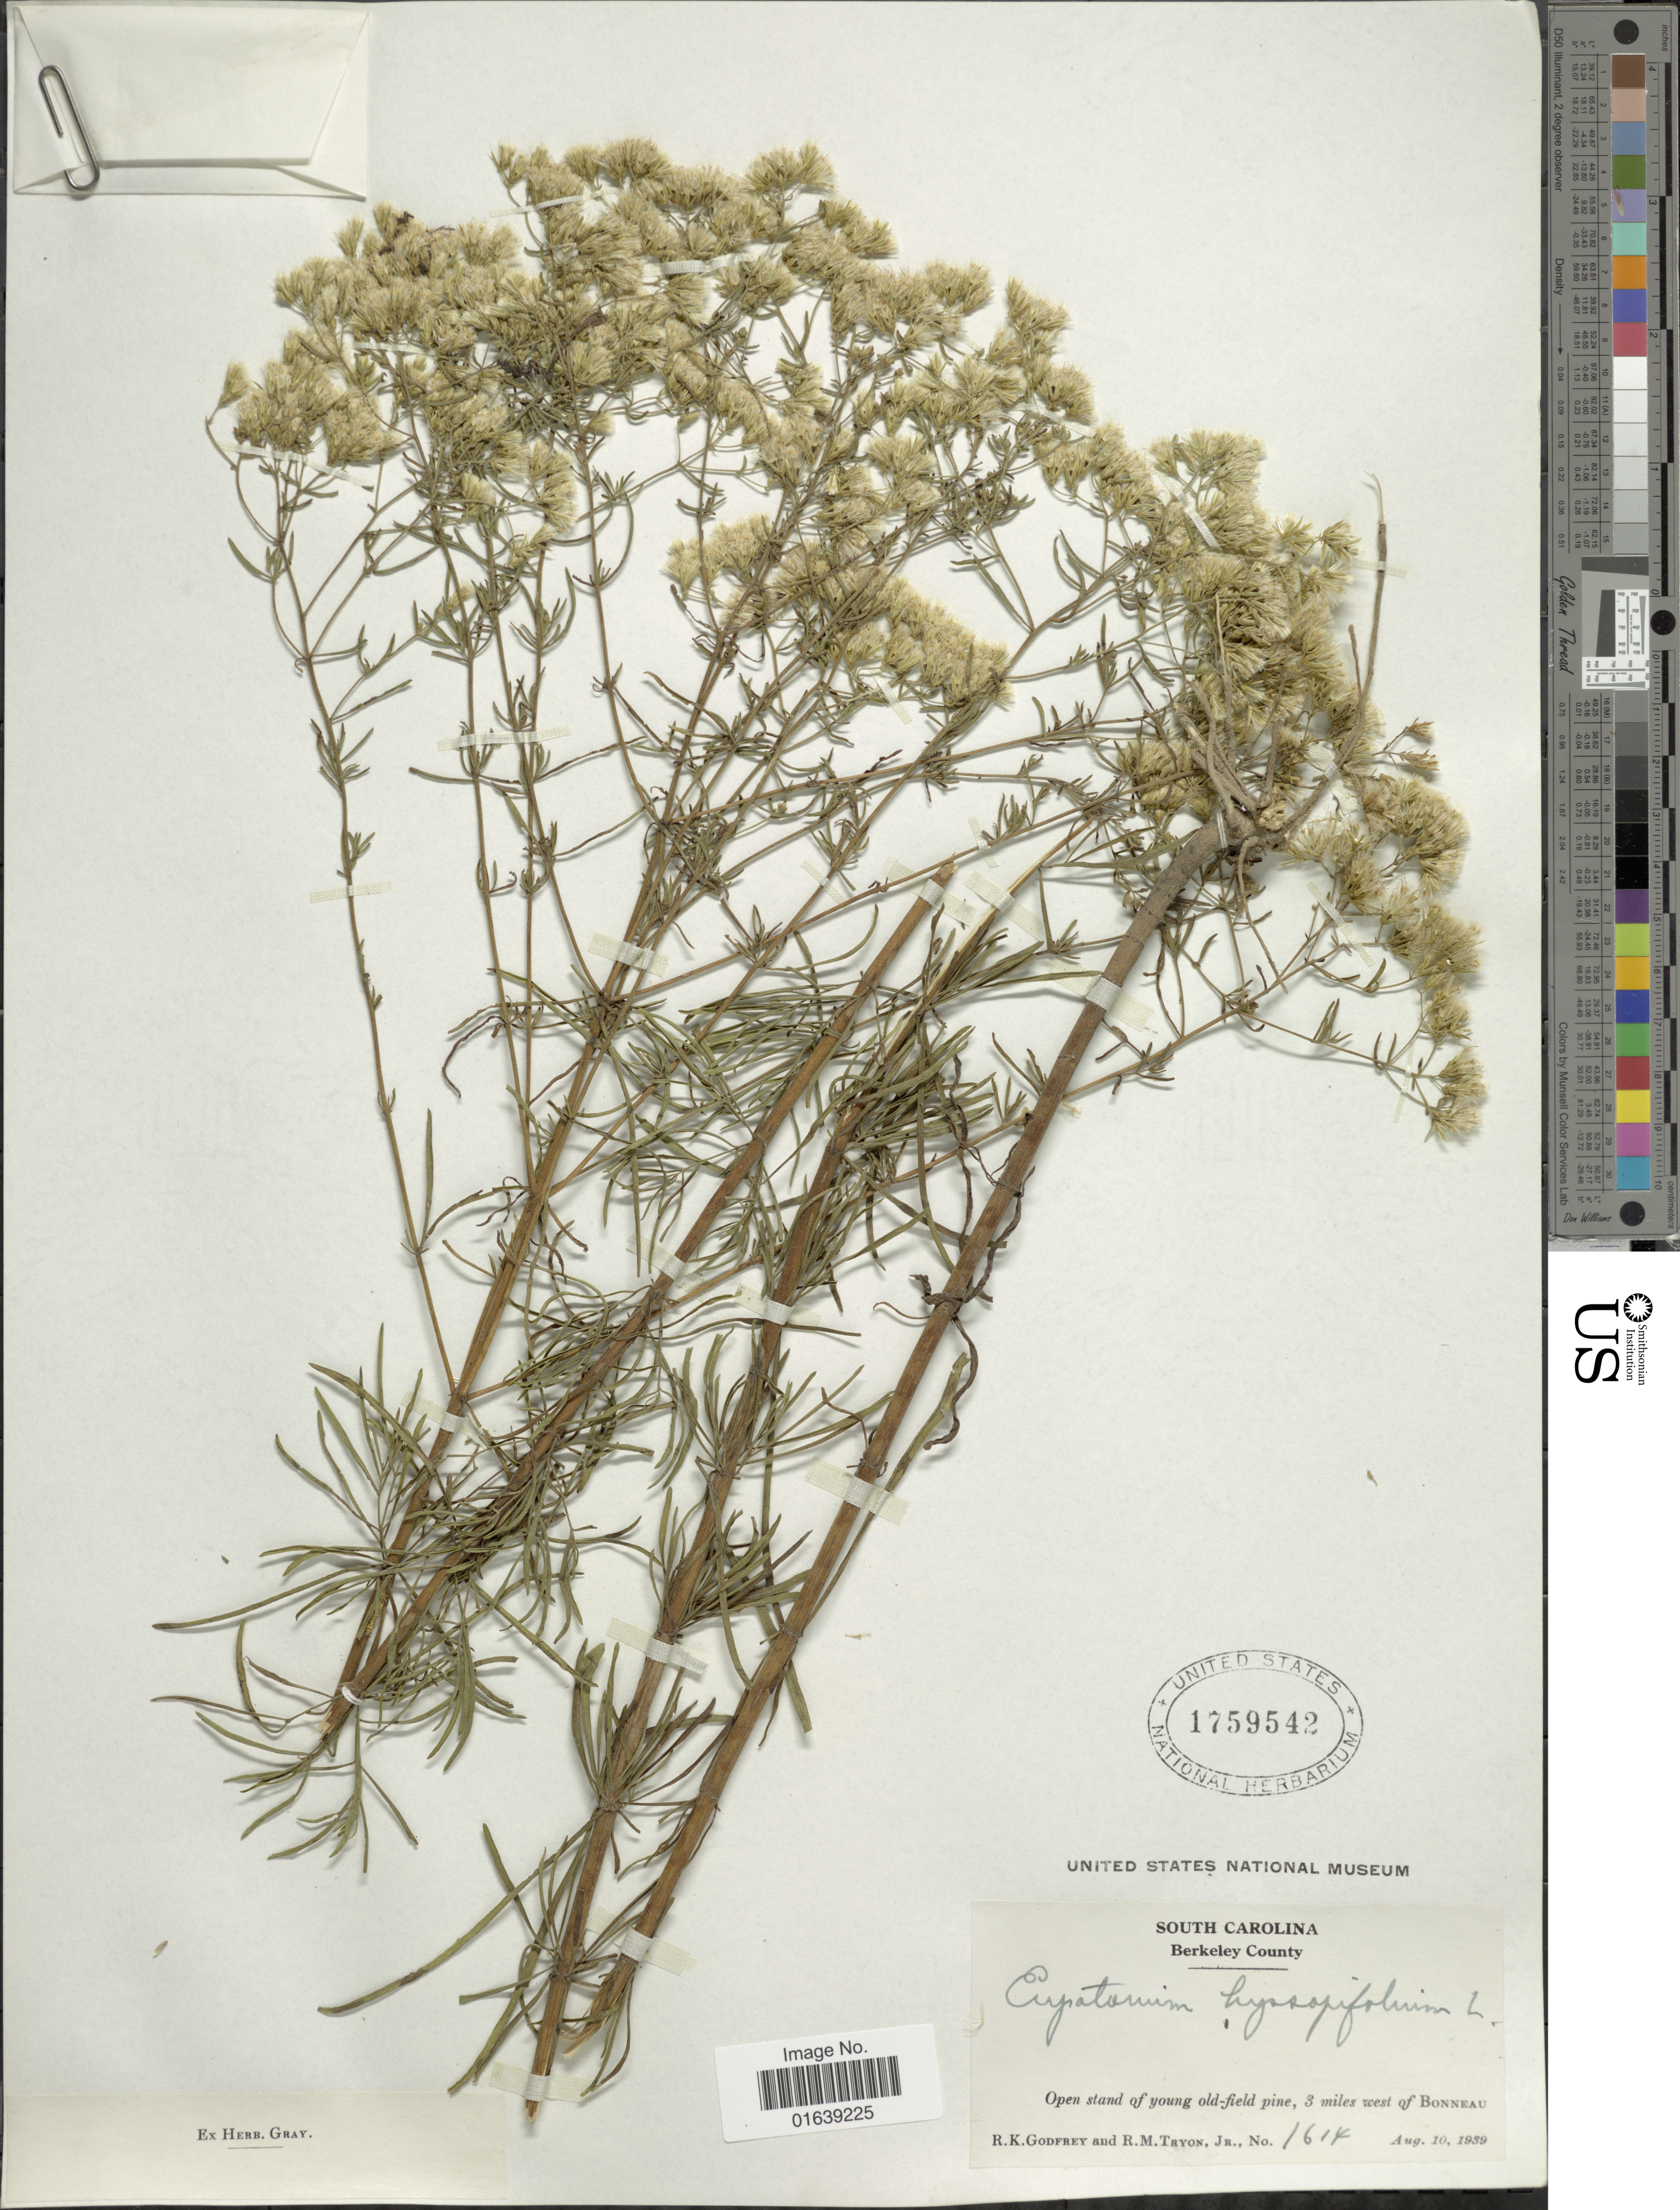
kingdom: Plantae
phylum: Tracheophyta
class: Magnoliopsida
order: Asterales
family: Asteraceae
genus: Eupatorium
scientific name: Eupatorium hyssopifolium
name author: L.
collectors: R. K. Godfrey & R. M. Tryon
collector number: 1614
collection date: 1939-08-10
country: United States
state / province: South Carolina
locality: South Carolina. Berkeley County. Open stand of young old-field pine, 3 miles west of Bonneau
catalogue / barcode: US 1759542